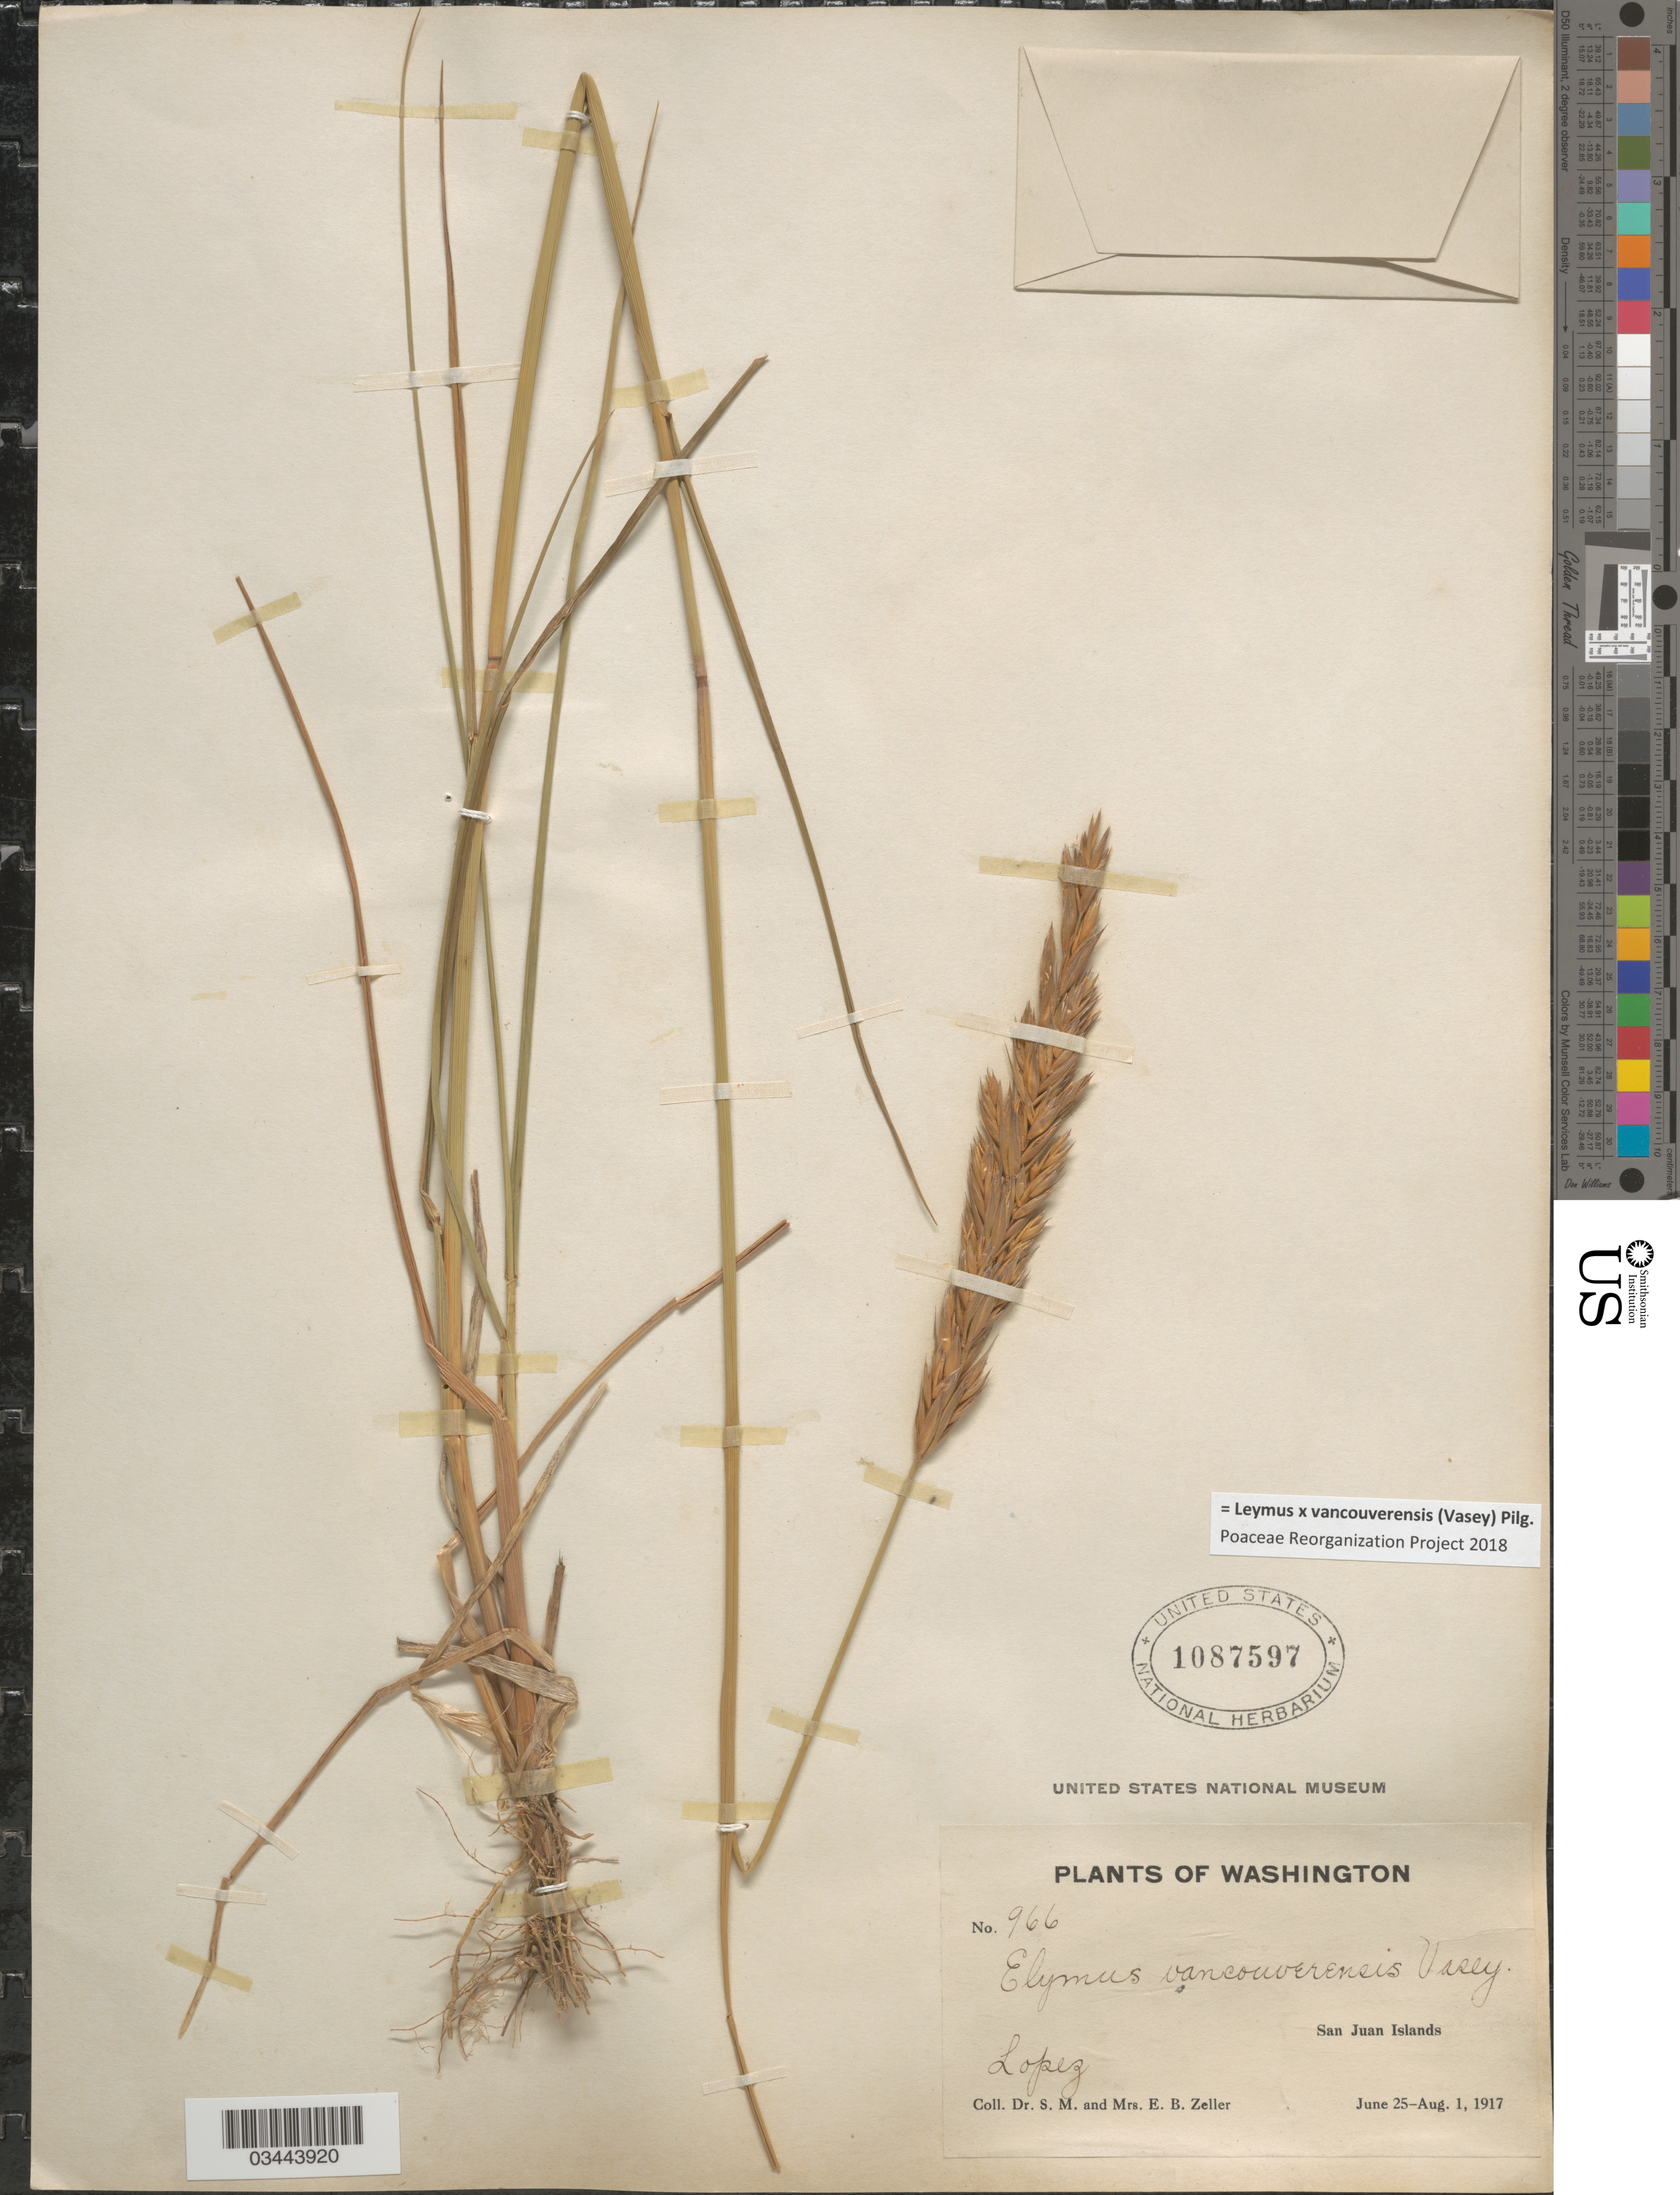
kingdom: Plantae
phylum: Tracheophyta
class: Liliopsida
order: Poales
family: Poaceae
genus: Leymus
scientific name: Leymus x vancouverensis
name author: (Vasey) Pilg.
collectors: S. Zeller & E. Zeller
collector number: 966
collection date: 1917-06-25/1917-08-01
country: United States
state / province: Washington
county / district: San Juan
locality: San Juan Islands. Lopez.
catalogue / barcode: US 1087597